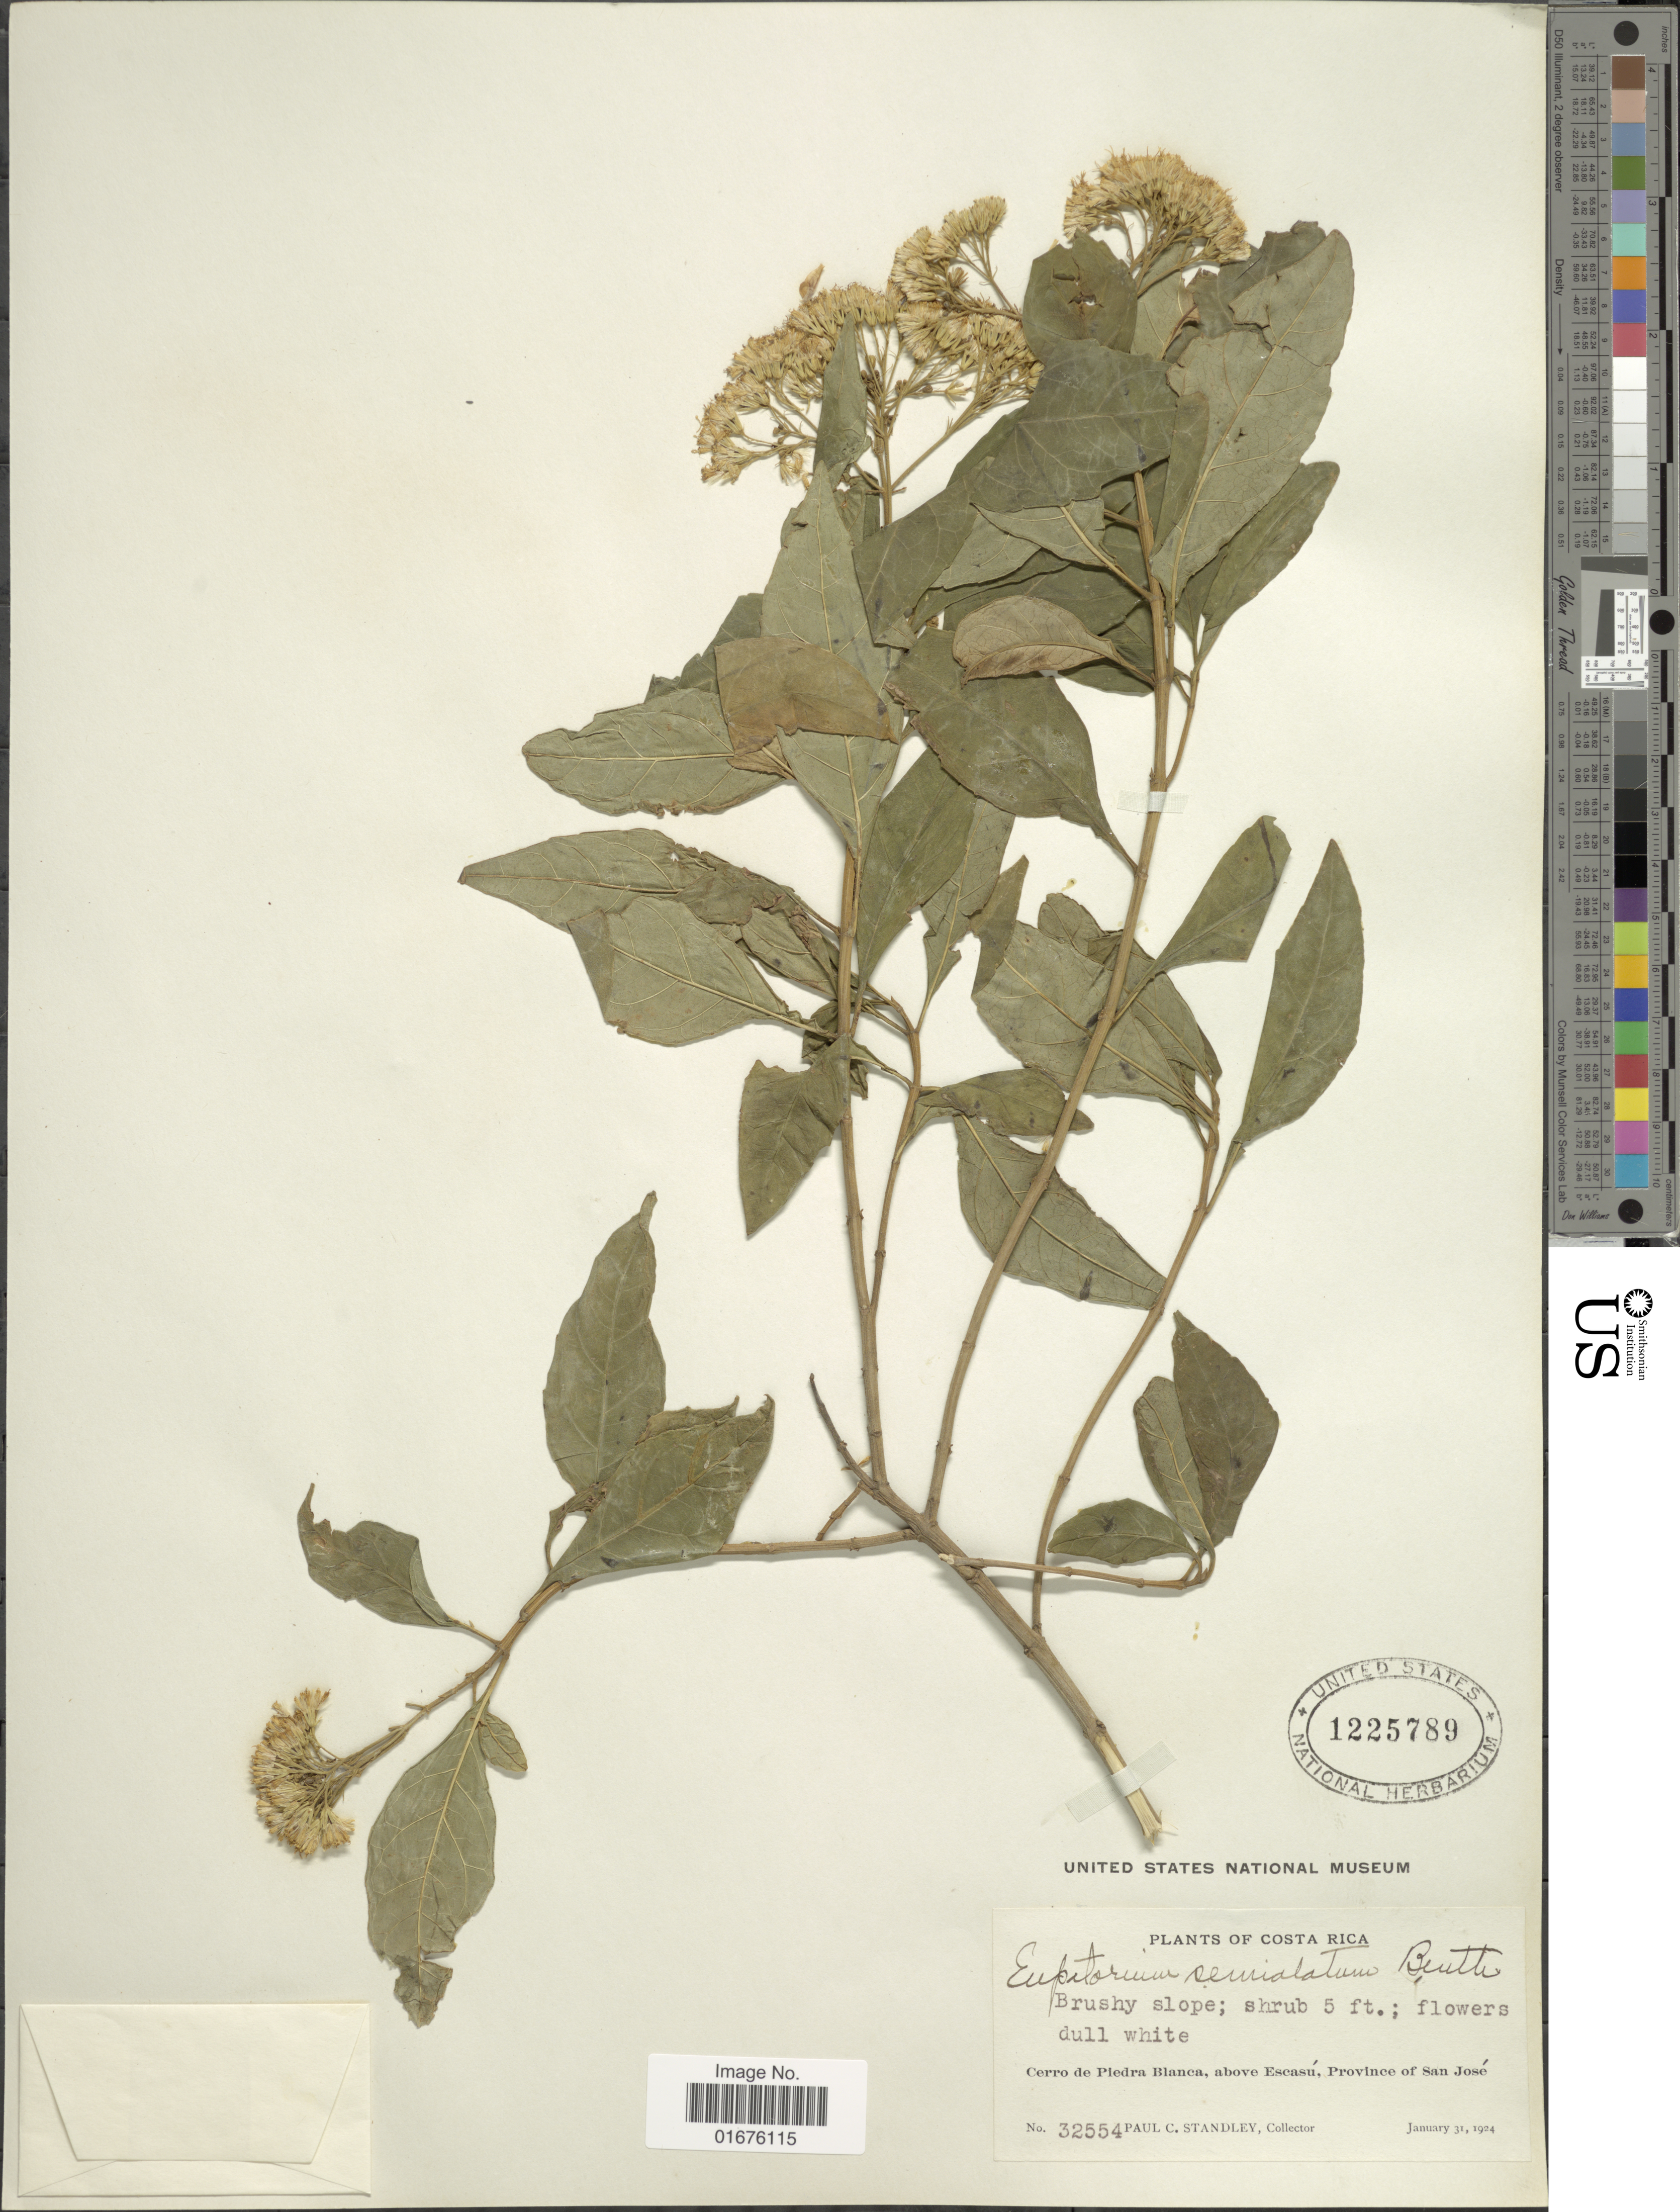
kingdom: Plantae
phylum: Tracheophyta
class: Magnoliopsida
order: Asterales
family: Asteraceae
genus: Ageratina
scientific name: Ageratina ligustrina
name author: (DC.) R.M. King & H. Rob.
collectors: P. C. Standley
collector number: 32554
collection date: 1924-01-31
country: Costa Rica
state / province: San José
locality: Brushy slope, Cerro de Piedra Blanca, above Escasú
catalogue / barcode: US 1225789